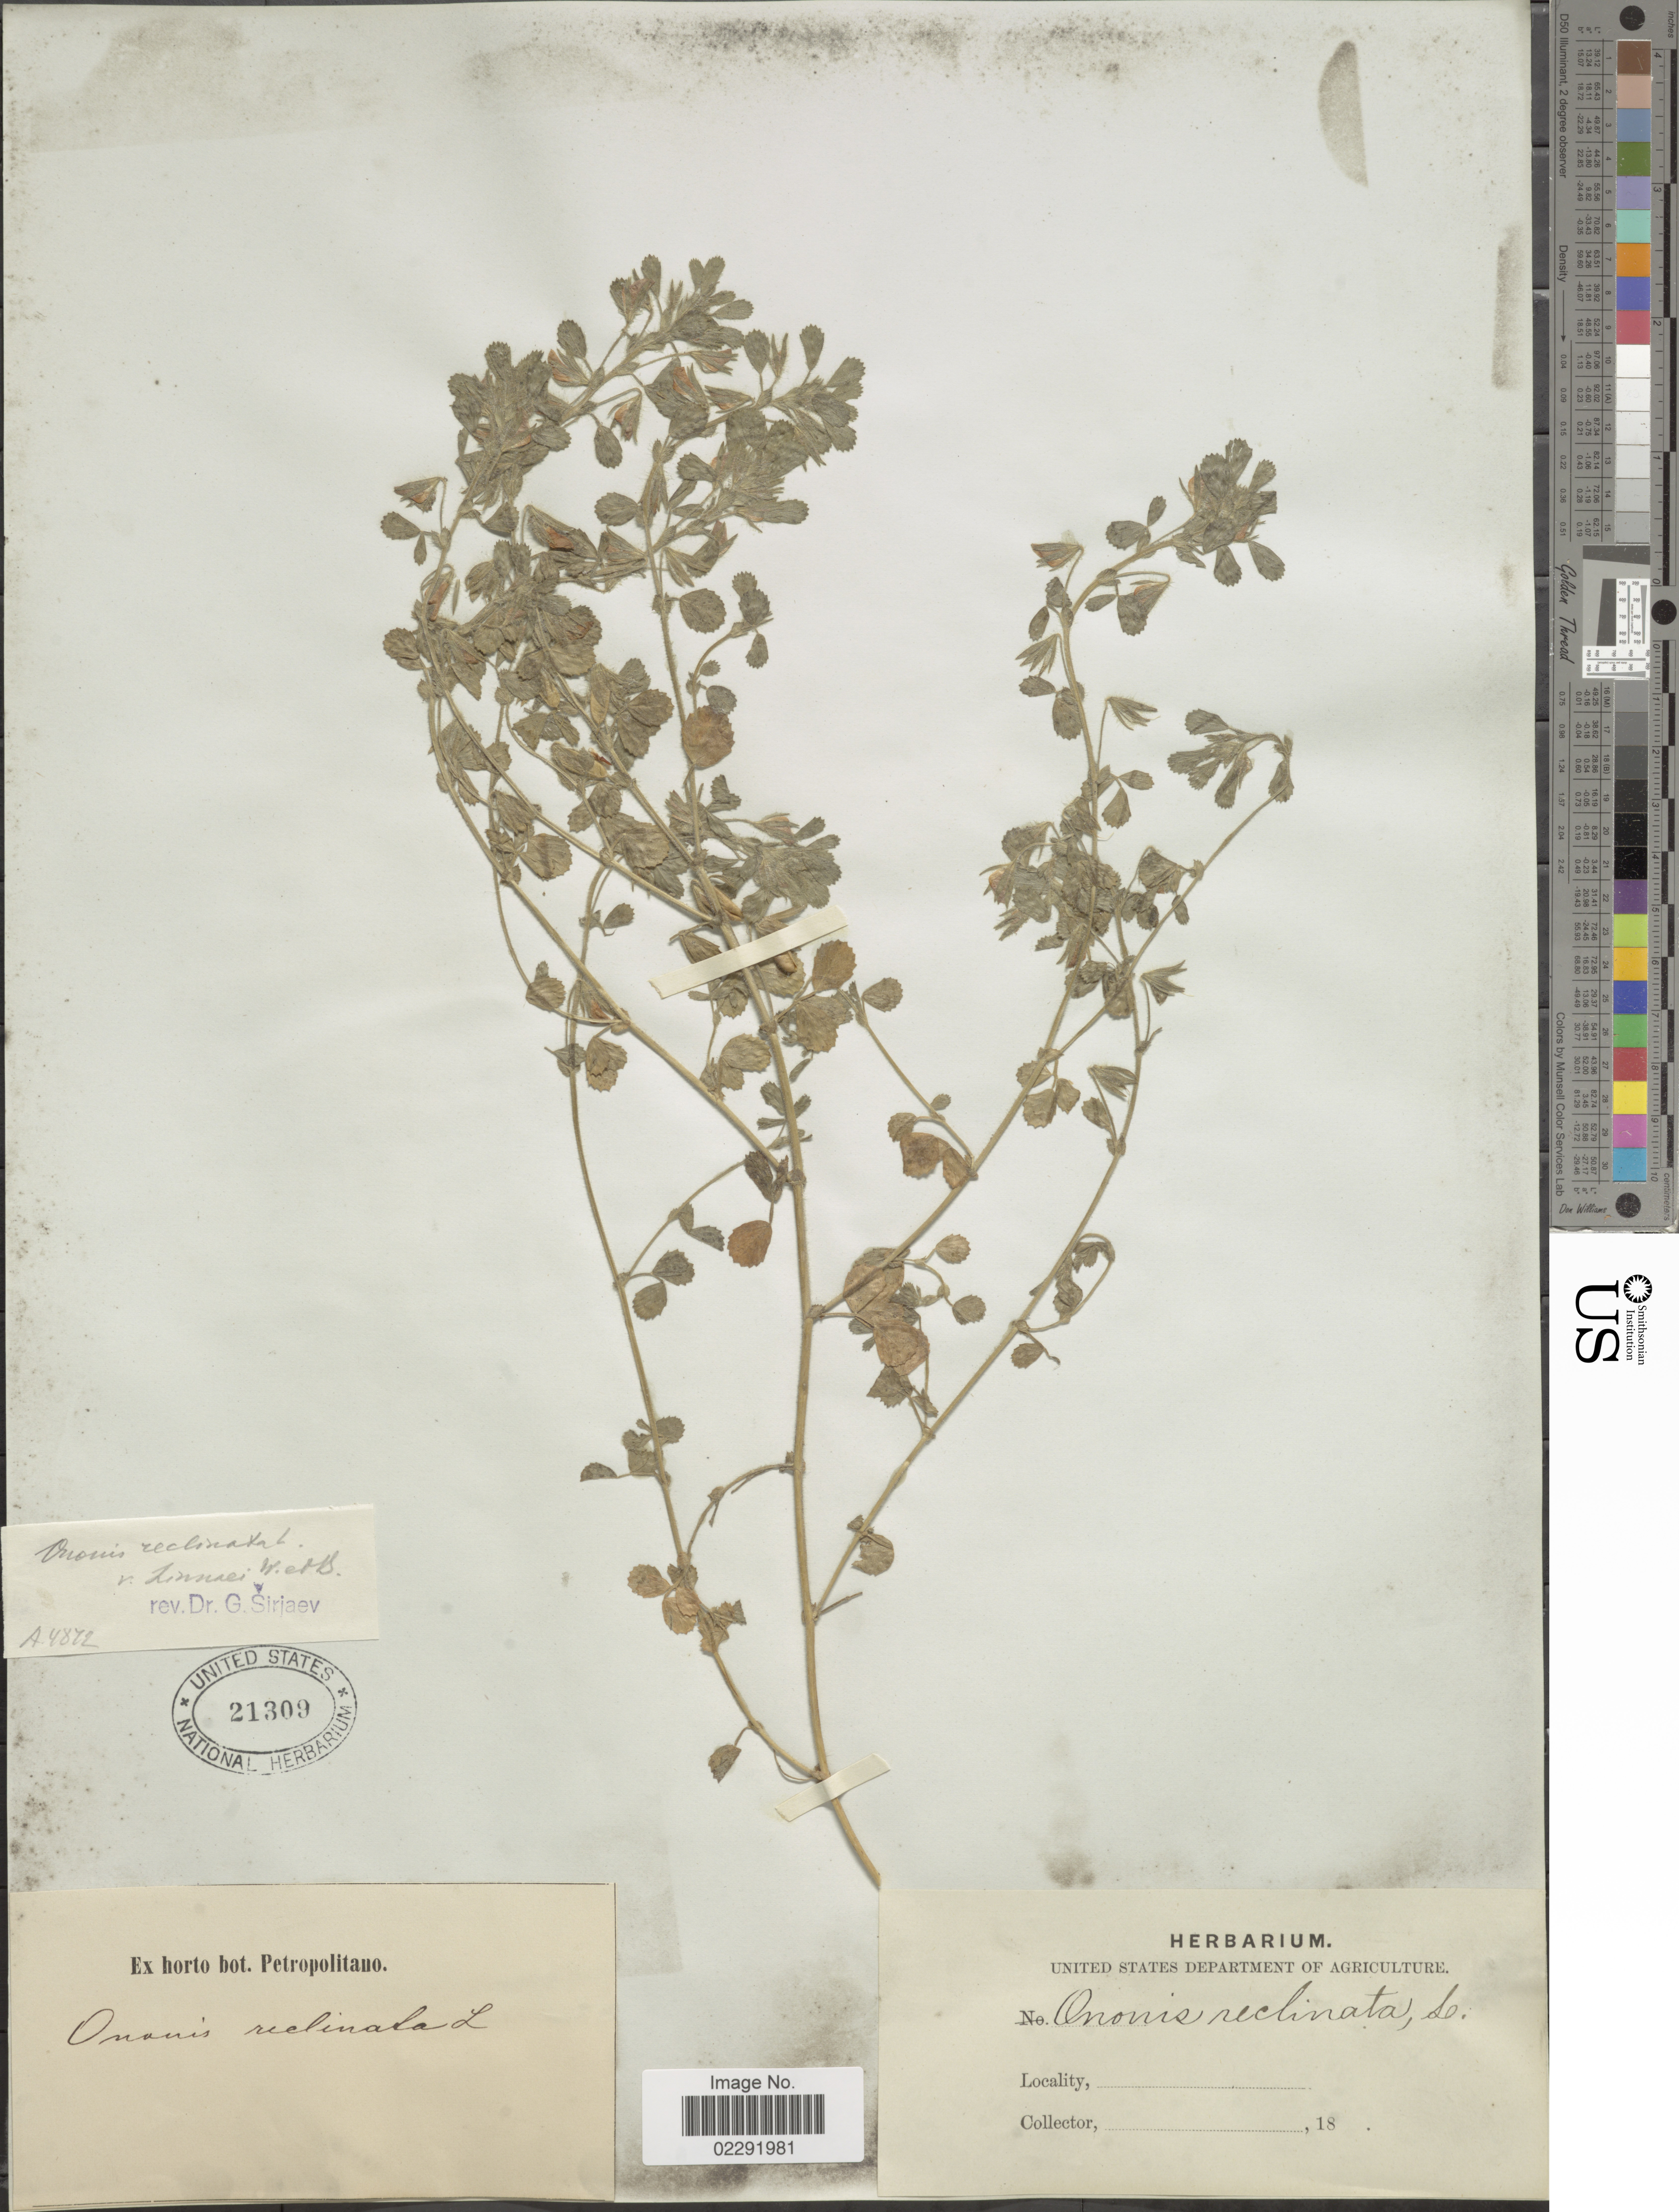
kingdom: Plantae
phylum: Tracheophyta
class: Magnoliopsida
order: Fabales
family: Fabaceae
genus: Ononis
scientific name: Ononis reclinata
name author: L.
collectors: ex Horto Bot. Petropolitano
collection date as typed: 18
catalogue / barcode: US 21309